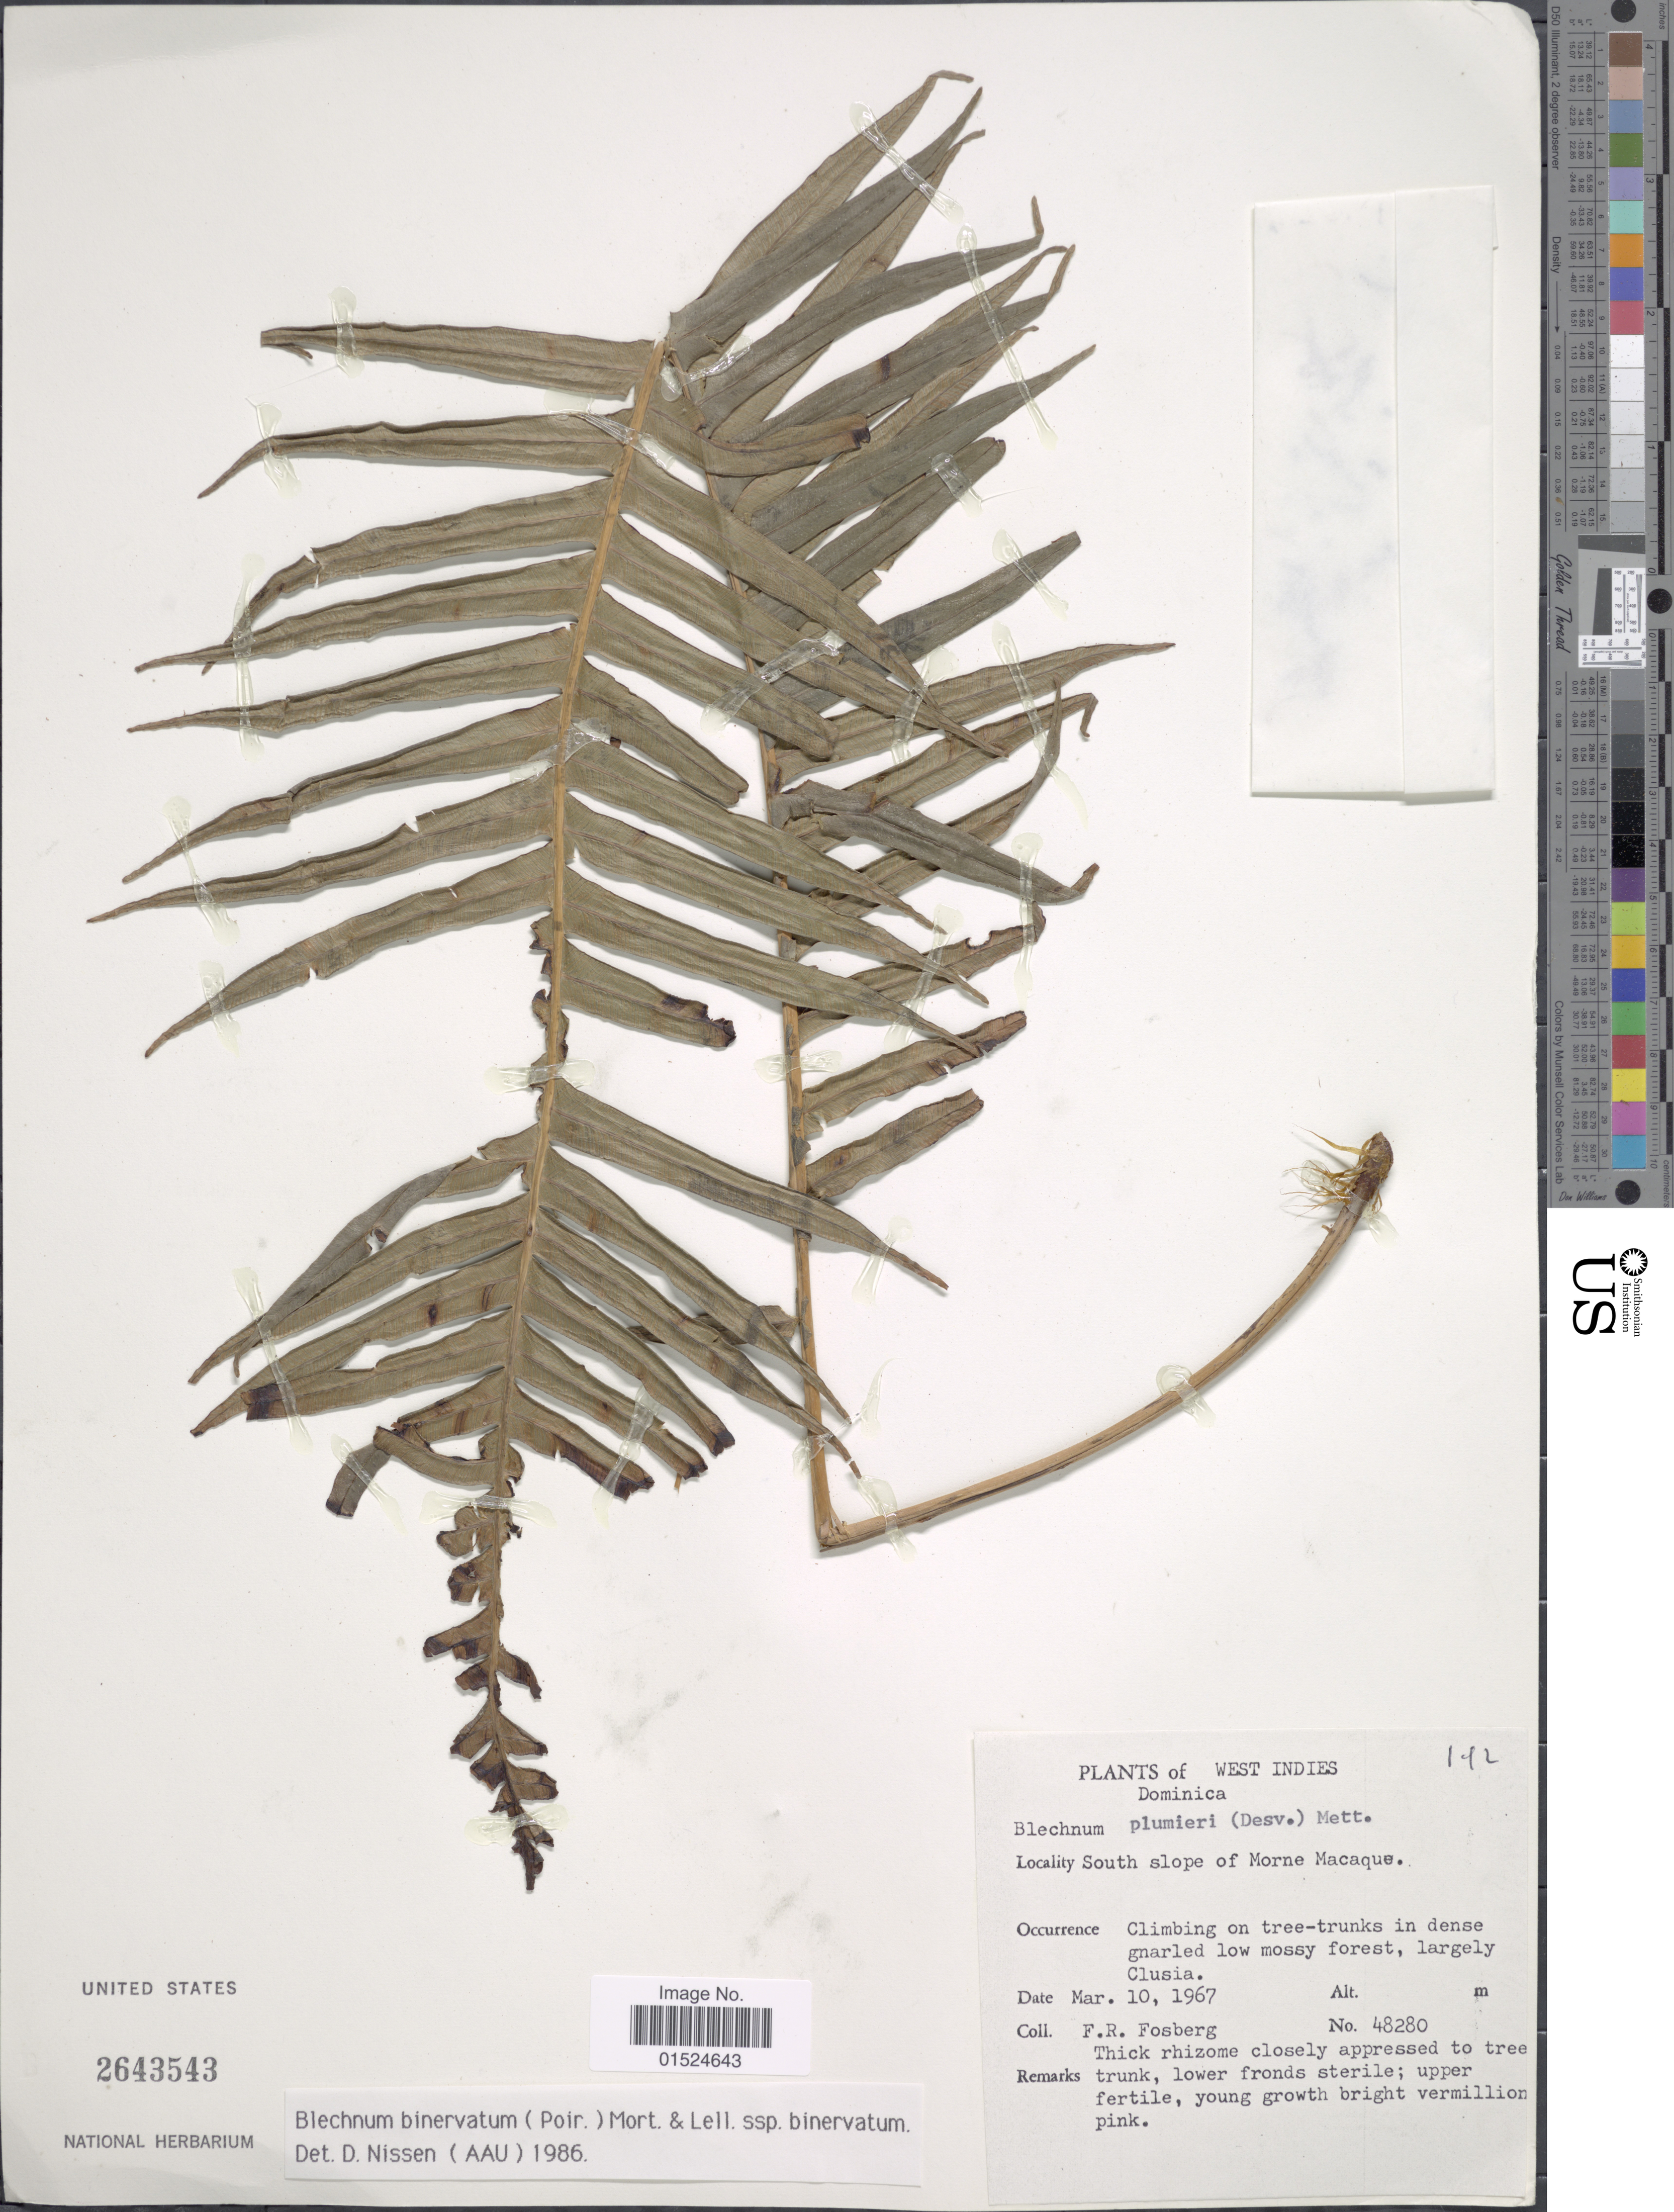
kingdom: Plantae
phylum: Tracheophyta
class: Polypodiopsida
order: Polypodiales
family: Blechnaceae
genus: Blechnum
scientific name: Blechnum binervatum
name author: (Poir.) C.V. Morton & Lellinger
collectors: F. R. Fosberg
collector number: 48280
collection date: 1967-03-10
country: Dominica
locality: West Indies, South slope of Morne Macaque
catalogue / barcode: US 2643543